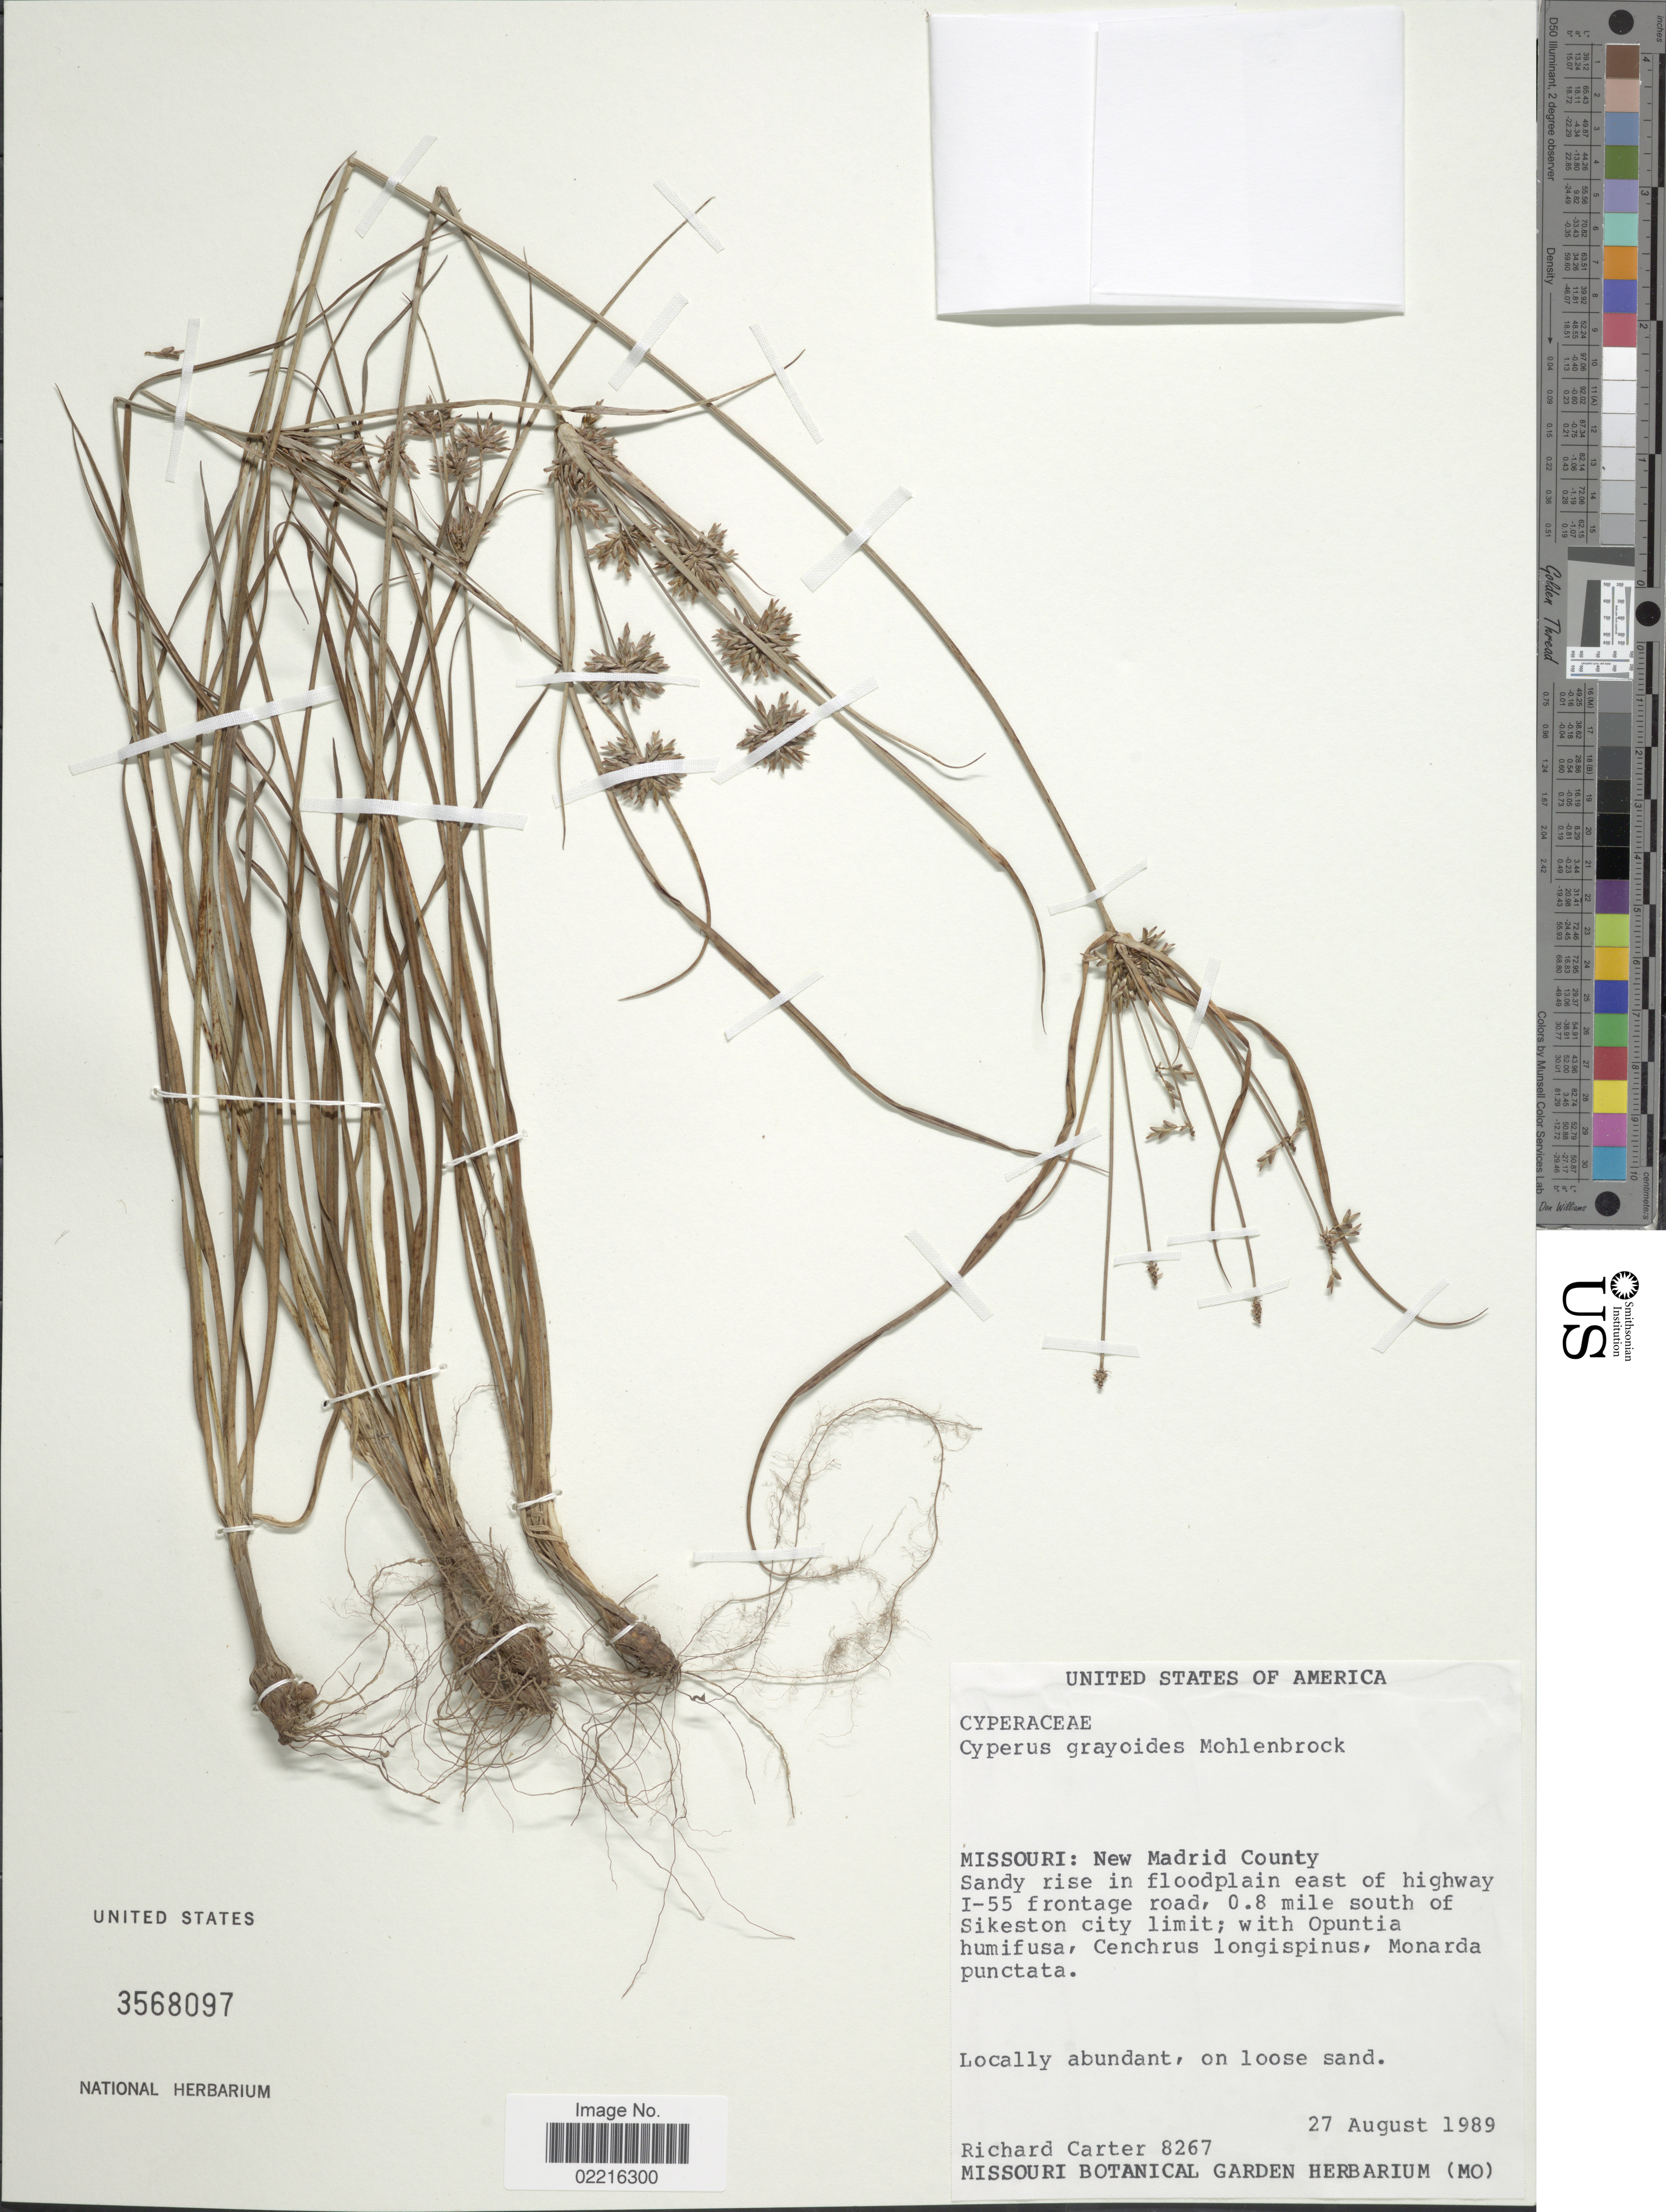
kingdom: Plantae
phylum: Tracheophyta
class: Liliopsida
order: Poales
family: Cyperaceae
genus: Cyperus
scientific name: Cyperus grayioides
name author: Mohlenbr.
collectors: R. Carter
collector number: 8267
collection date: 1989-08-27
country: United States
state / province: Missouri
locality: New Madrid County, east of highway I-55 frontage road, 0.8 mile south of Sikeston City limit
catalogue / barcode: US 3568097